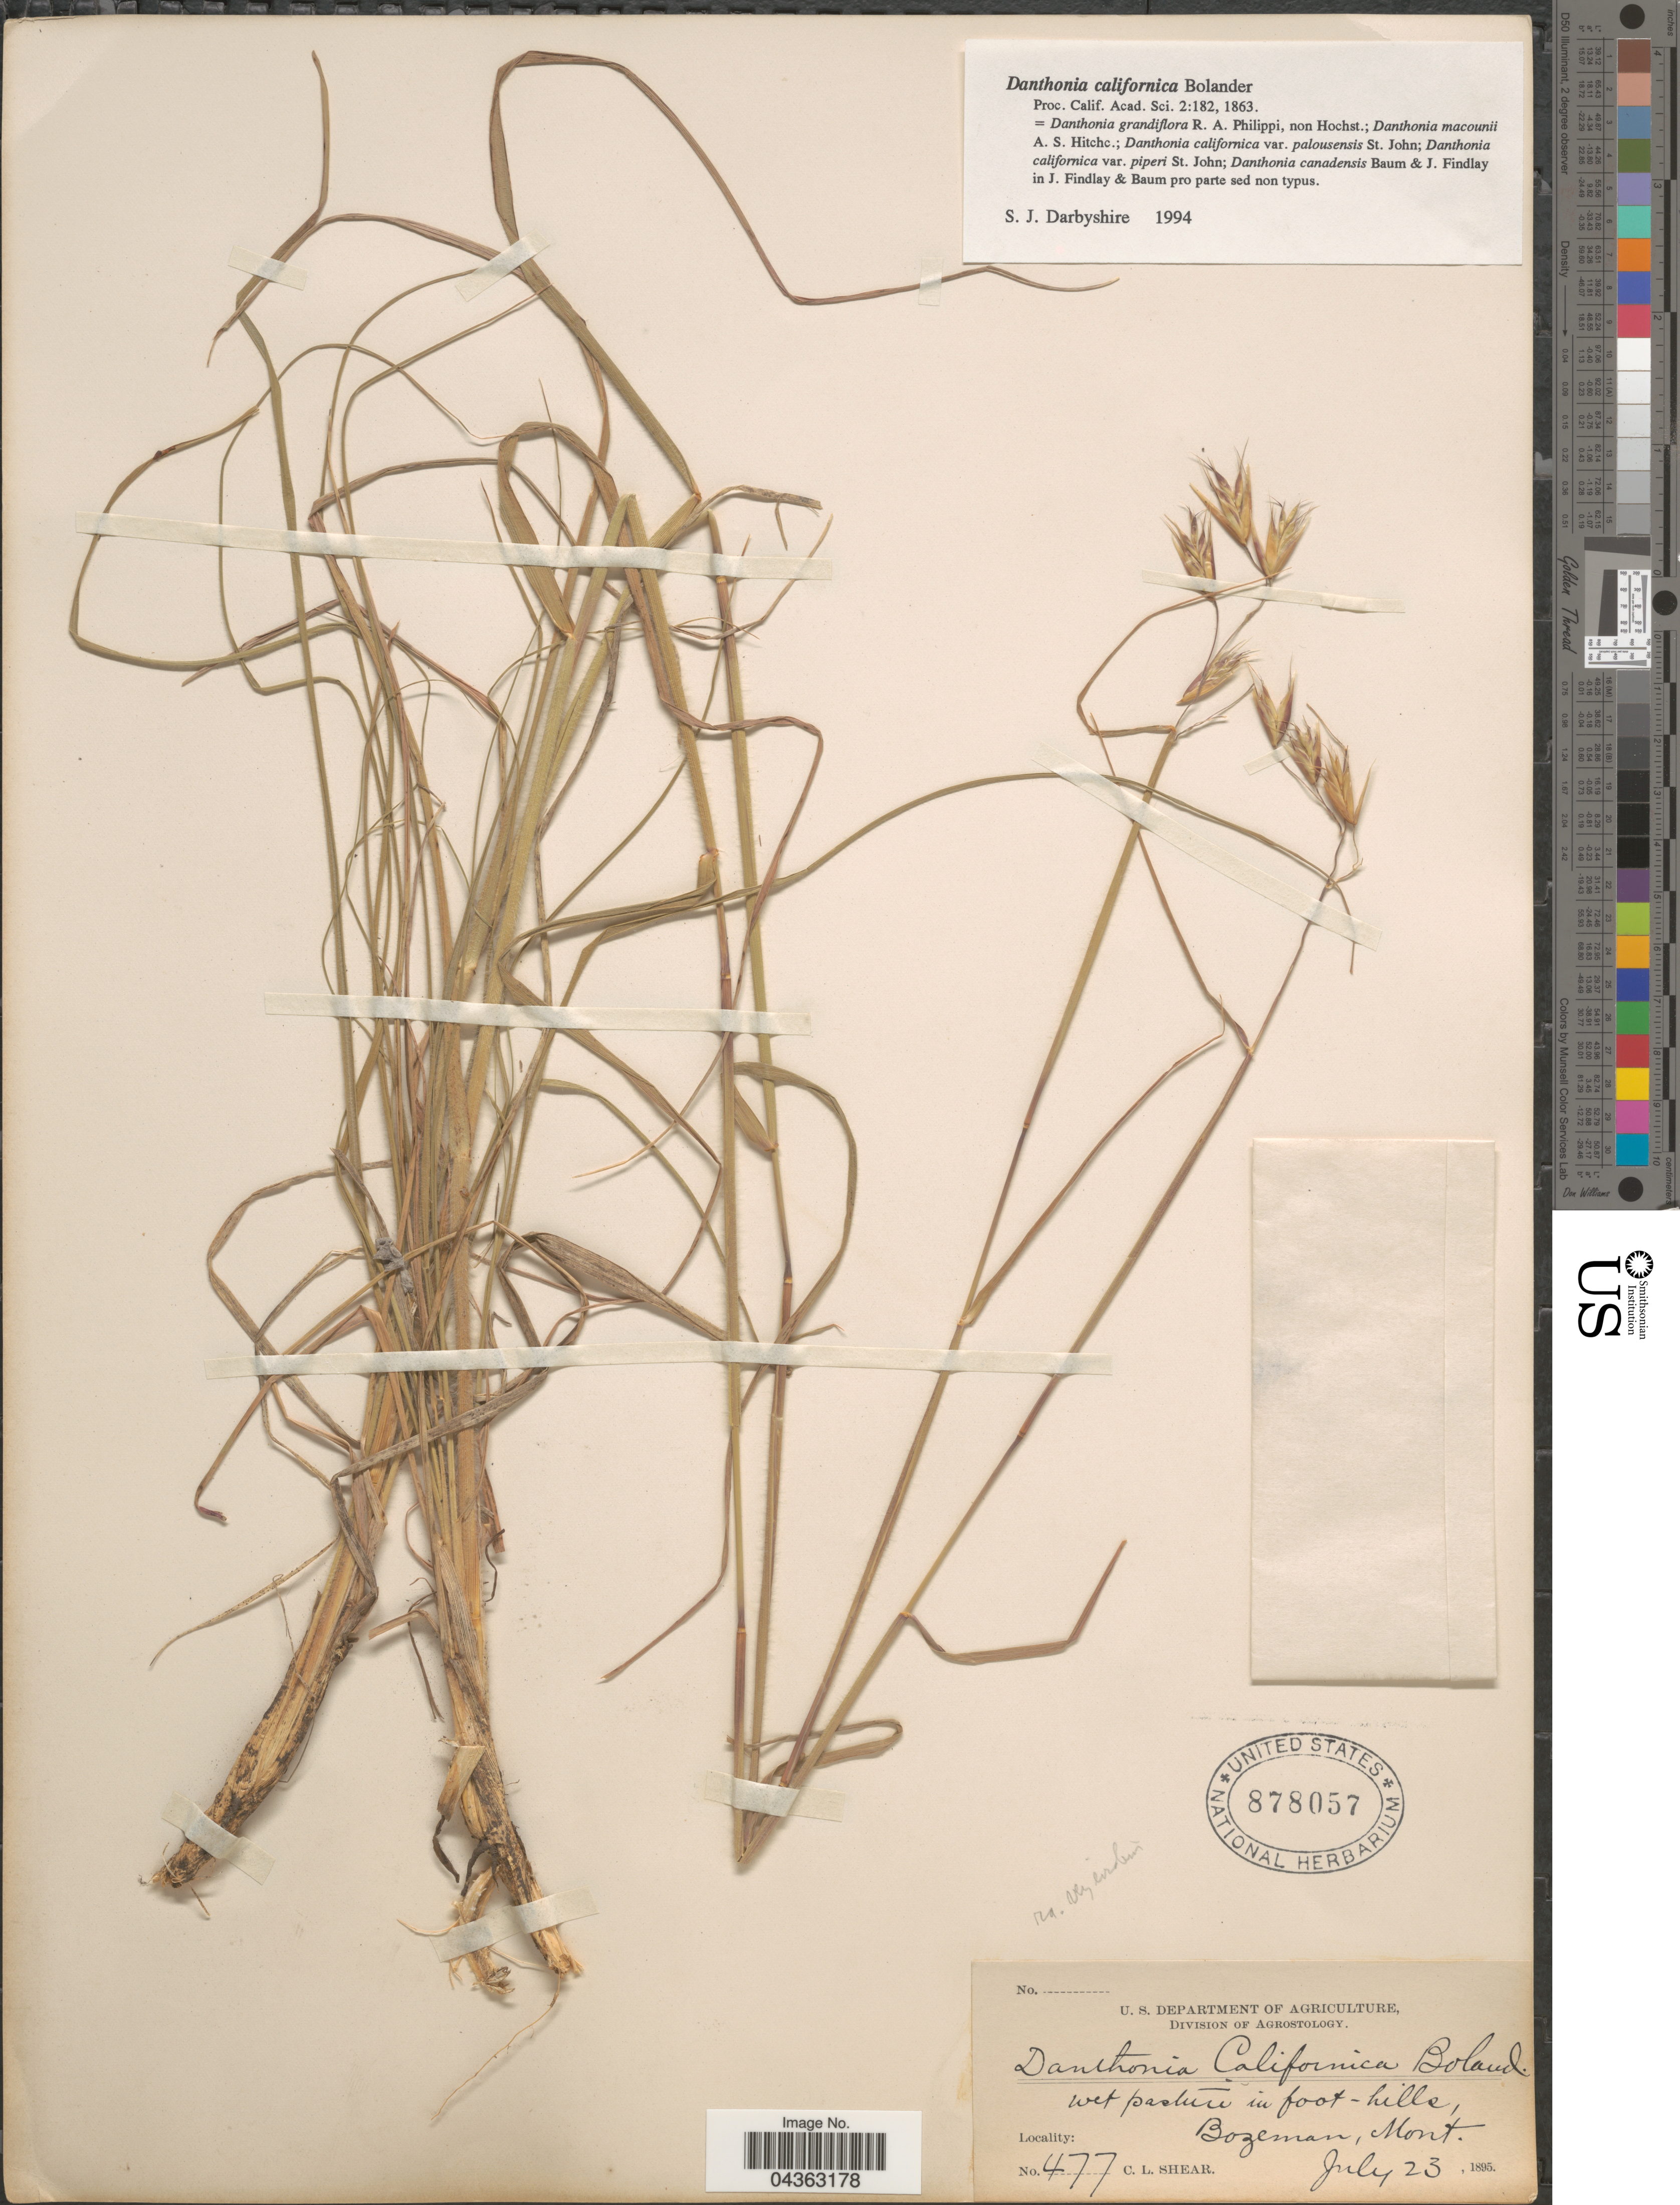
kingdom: Plantae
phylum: Tracheophyta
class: Liliopsida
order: Poales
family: Poaceae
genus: Danthonia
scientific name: Danthonia californica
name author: Bol.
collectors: C. L. Shear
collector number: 477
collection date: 1895-07-23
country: United States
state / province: Montana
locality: Bozeman.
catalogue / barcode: US 878057